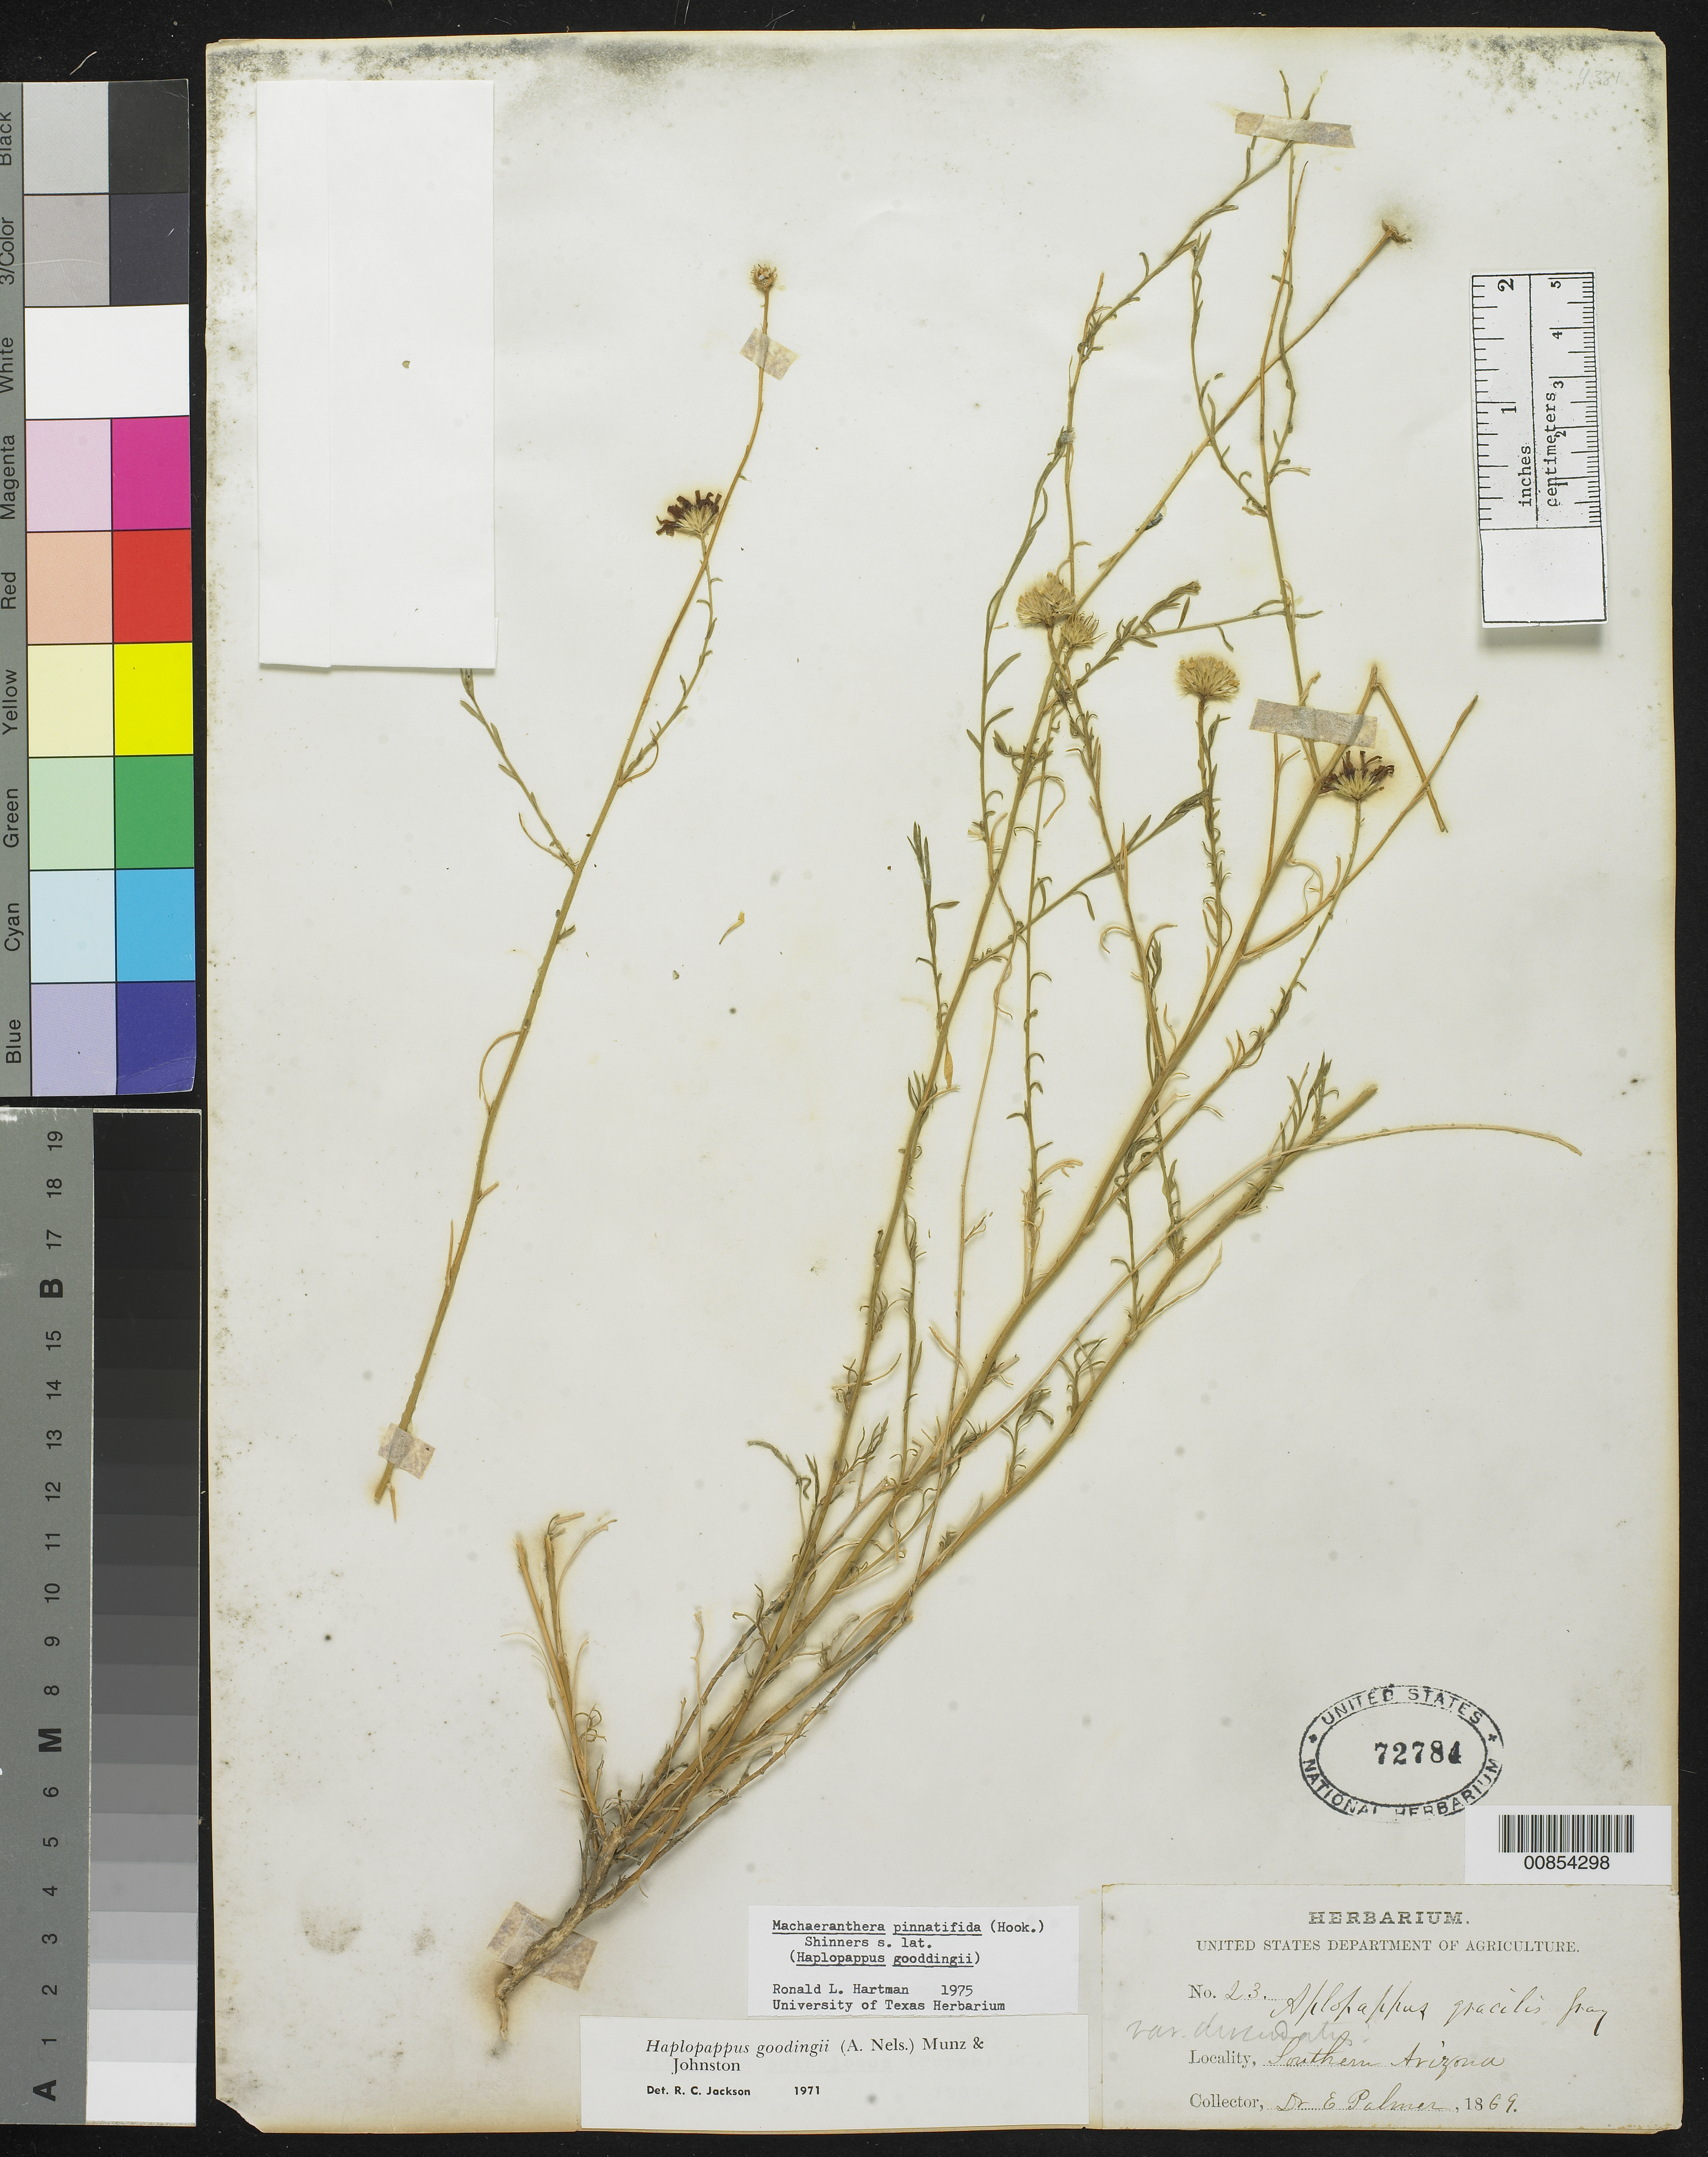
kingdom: Plantae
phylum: Tracheophyta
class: Magnoliopsida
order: Asterales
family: Asteraceae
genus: Machaeranthera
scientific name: Machaeranthera pinnatifida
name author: (Hook.) Shinners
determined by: Hartman, R. L.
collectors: E. Palmer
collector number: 23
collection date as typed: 1869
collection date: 1869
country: United States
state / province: Arizona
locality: Southern Arizona.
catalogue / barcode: US 72784